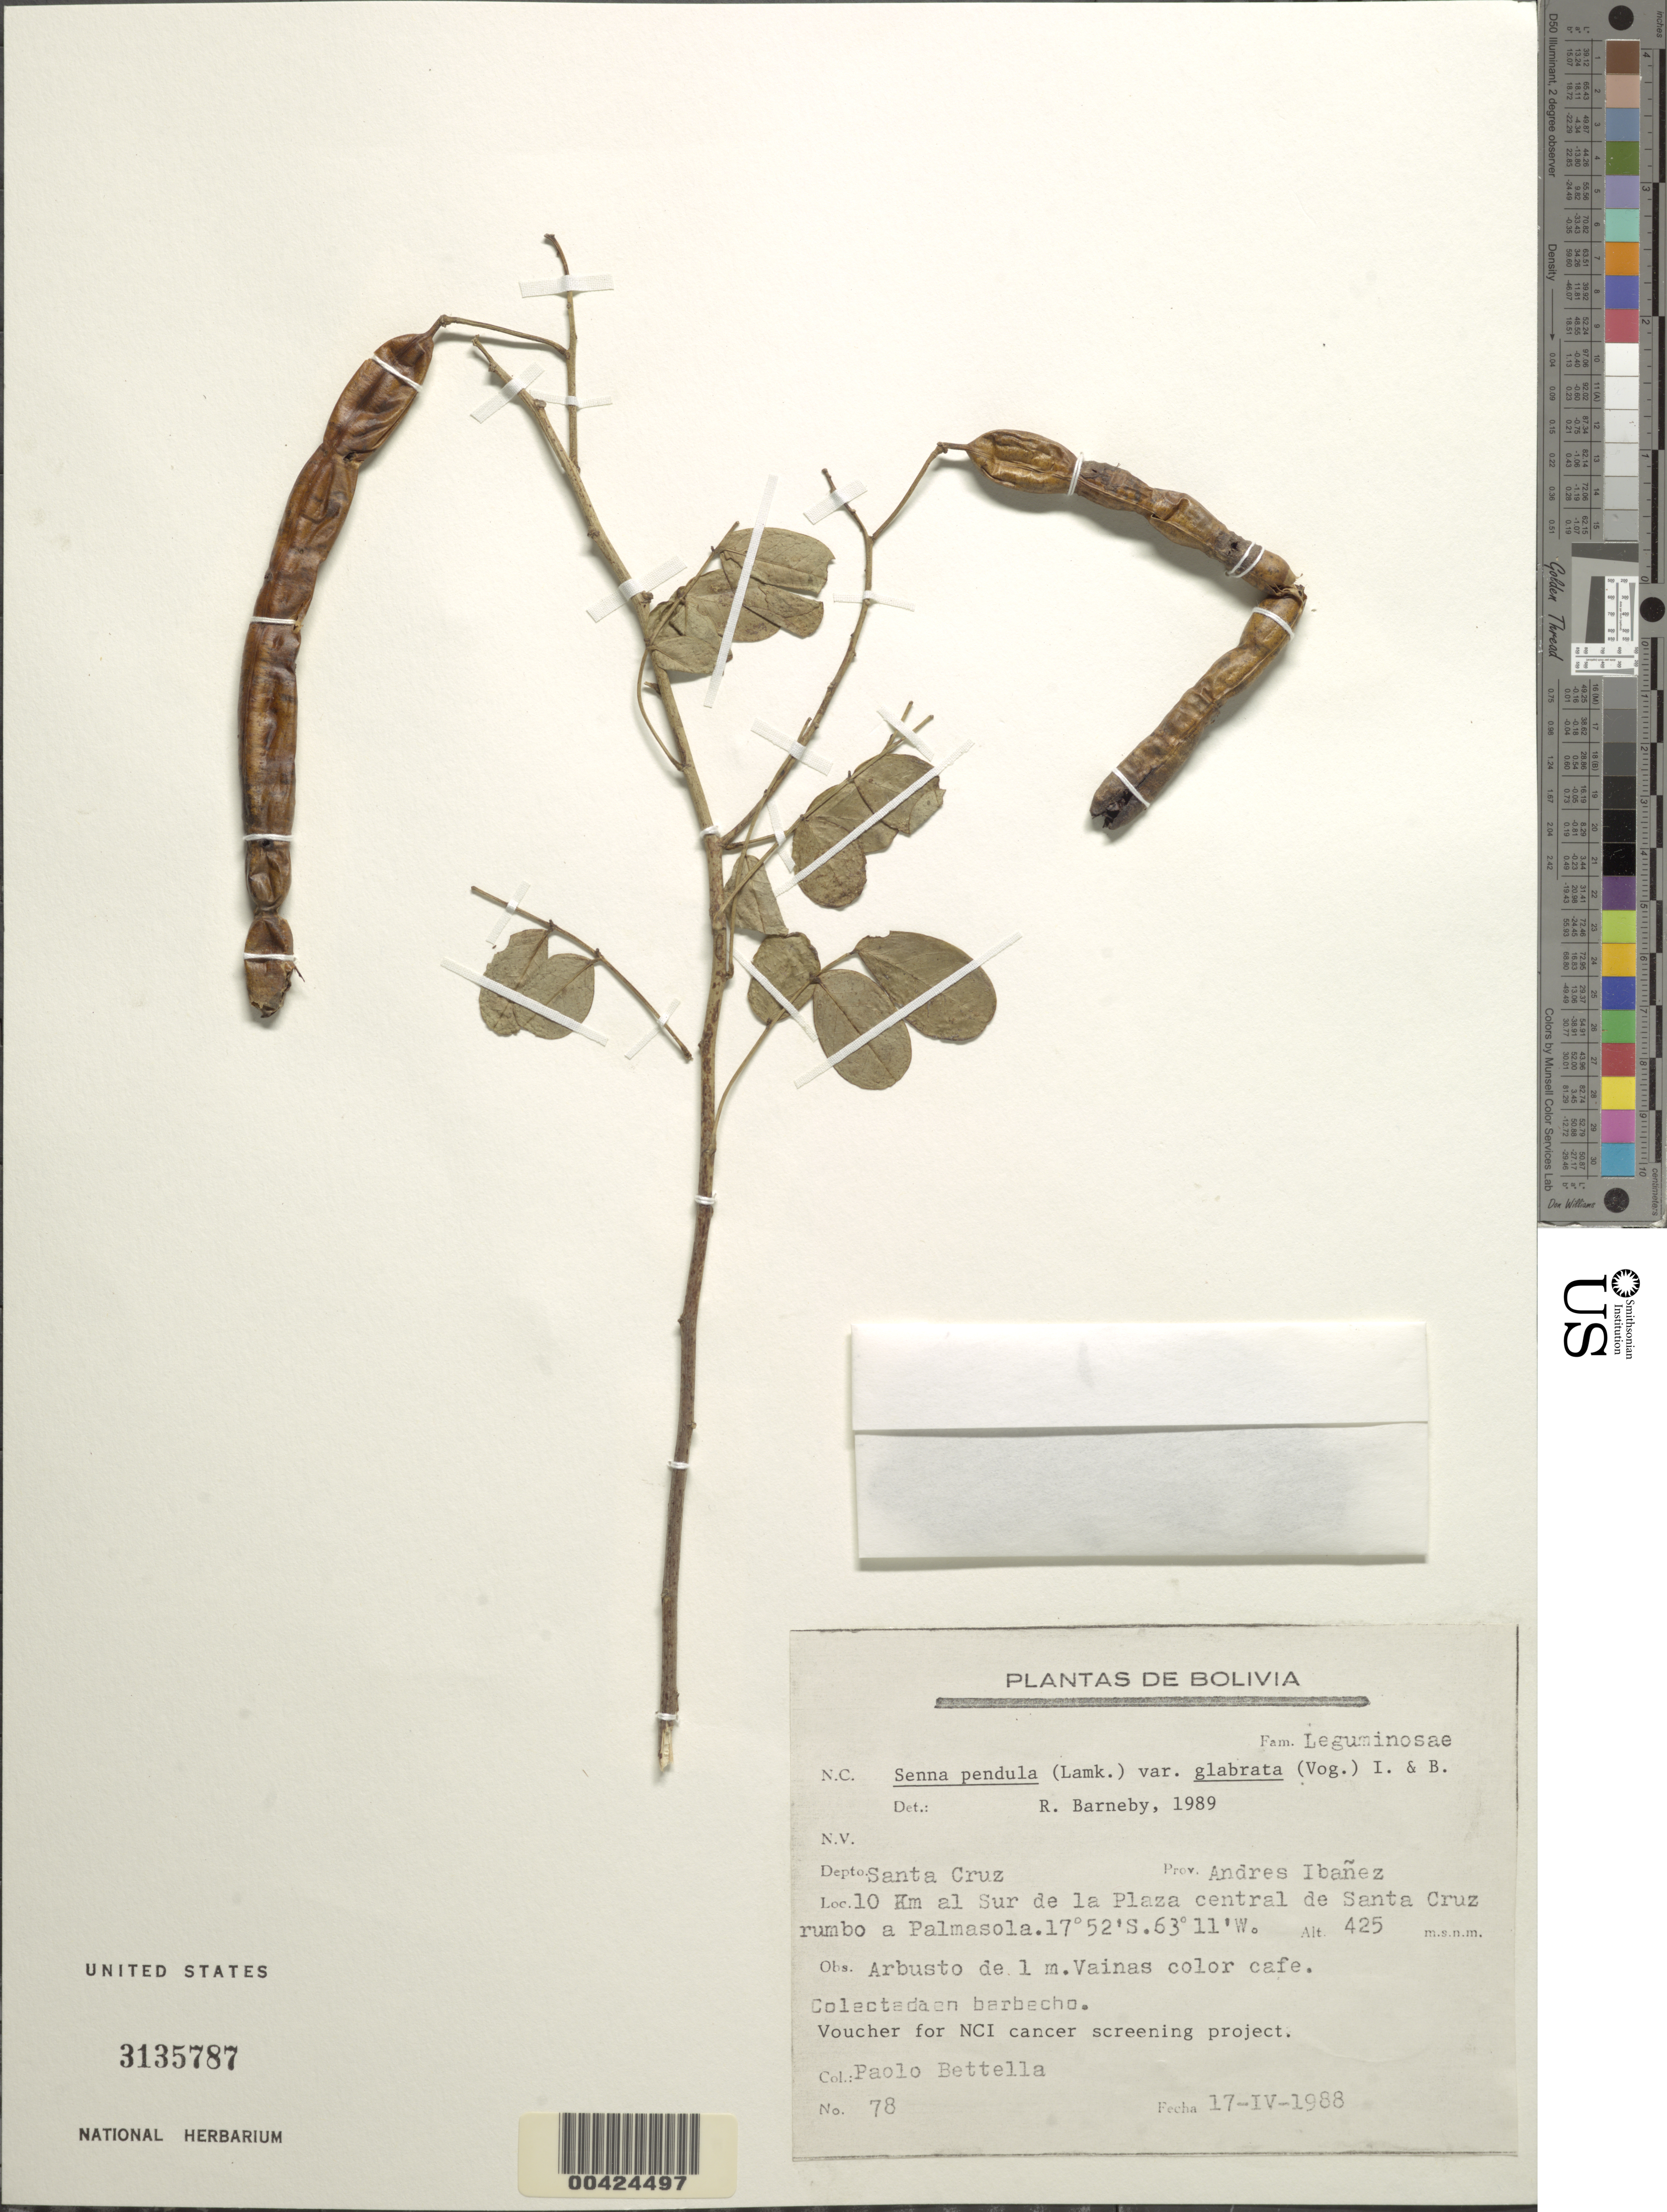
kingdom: Plantae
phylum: Tracheophyta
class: Magnoliopsida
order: Fabales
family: Fabaceae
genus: Senna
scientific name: Senna pendula var. glabrata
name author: (Vogel) H.S. Irwin & Barneby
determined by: Barneby, Rupert C., (NY)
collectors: P. Bettella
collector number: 78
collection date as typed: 17 Apr 1988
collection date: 1988-04-17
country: Bolivia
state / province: Santa Cruz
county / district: Andrés Ibáñez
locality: Santa Cruz, 10 km al sur de la plaza Central de; Rumbo a Palmasola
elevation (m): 425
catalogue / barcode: US 3135787